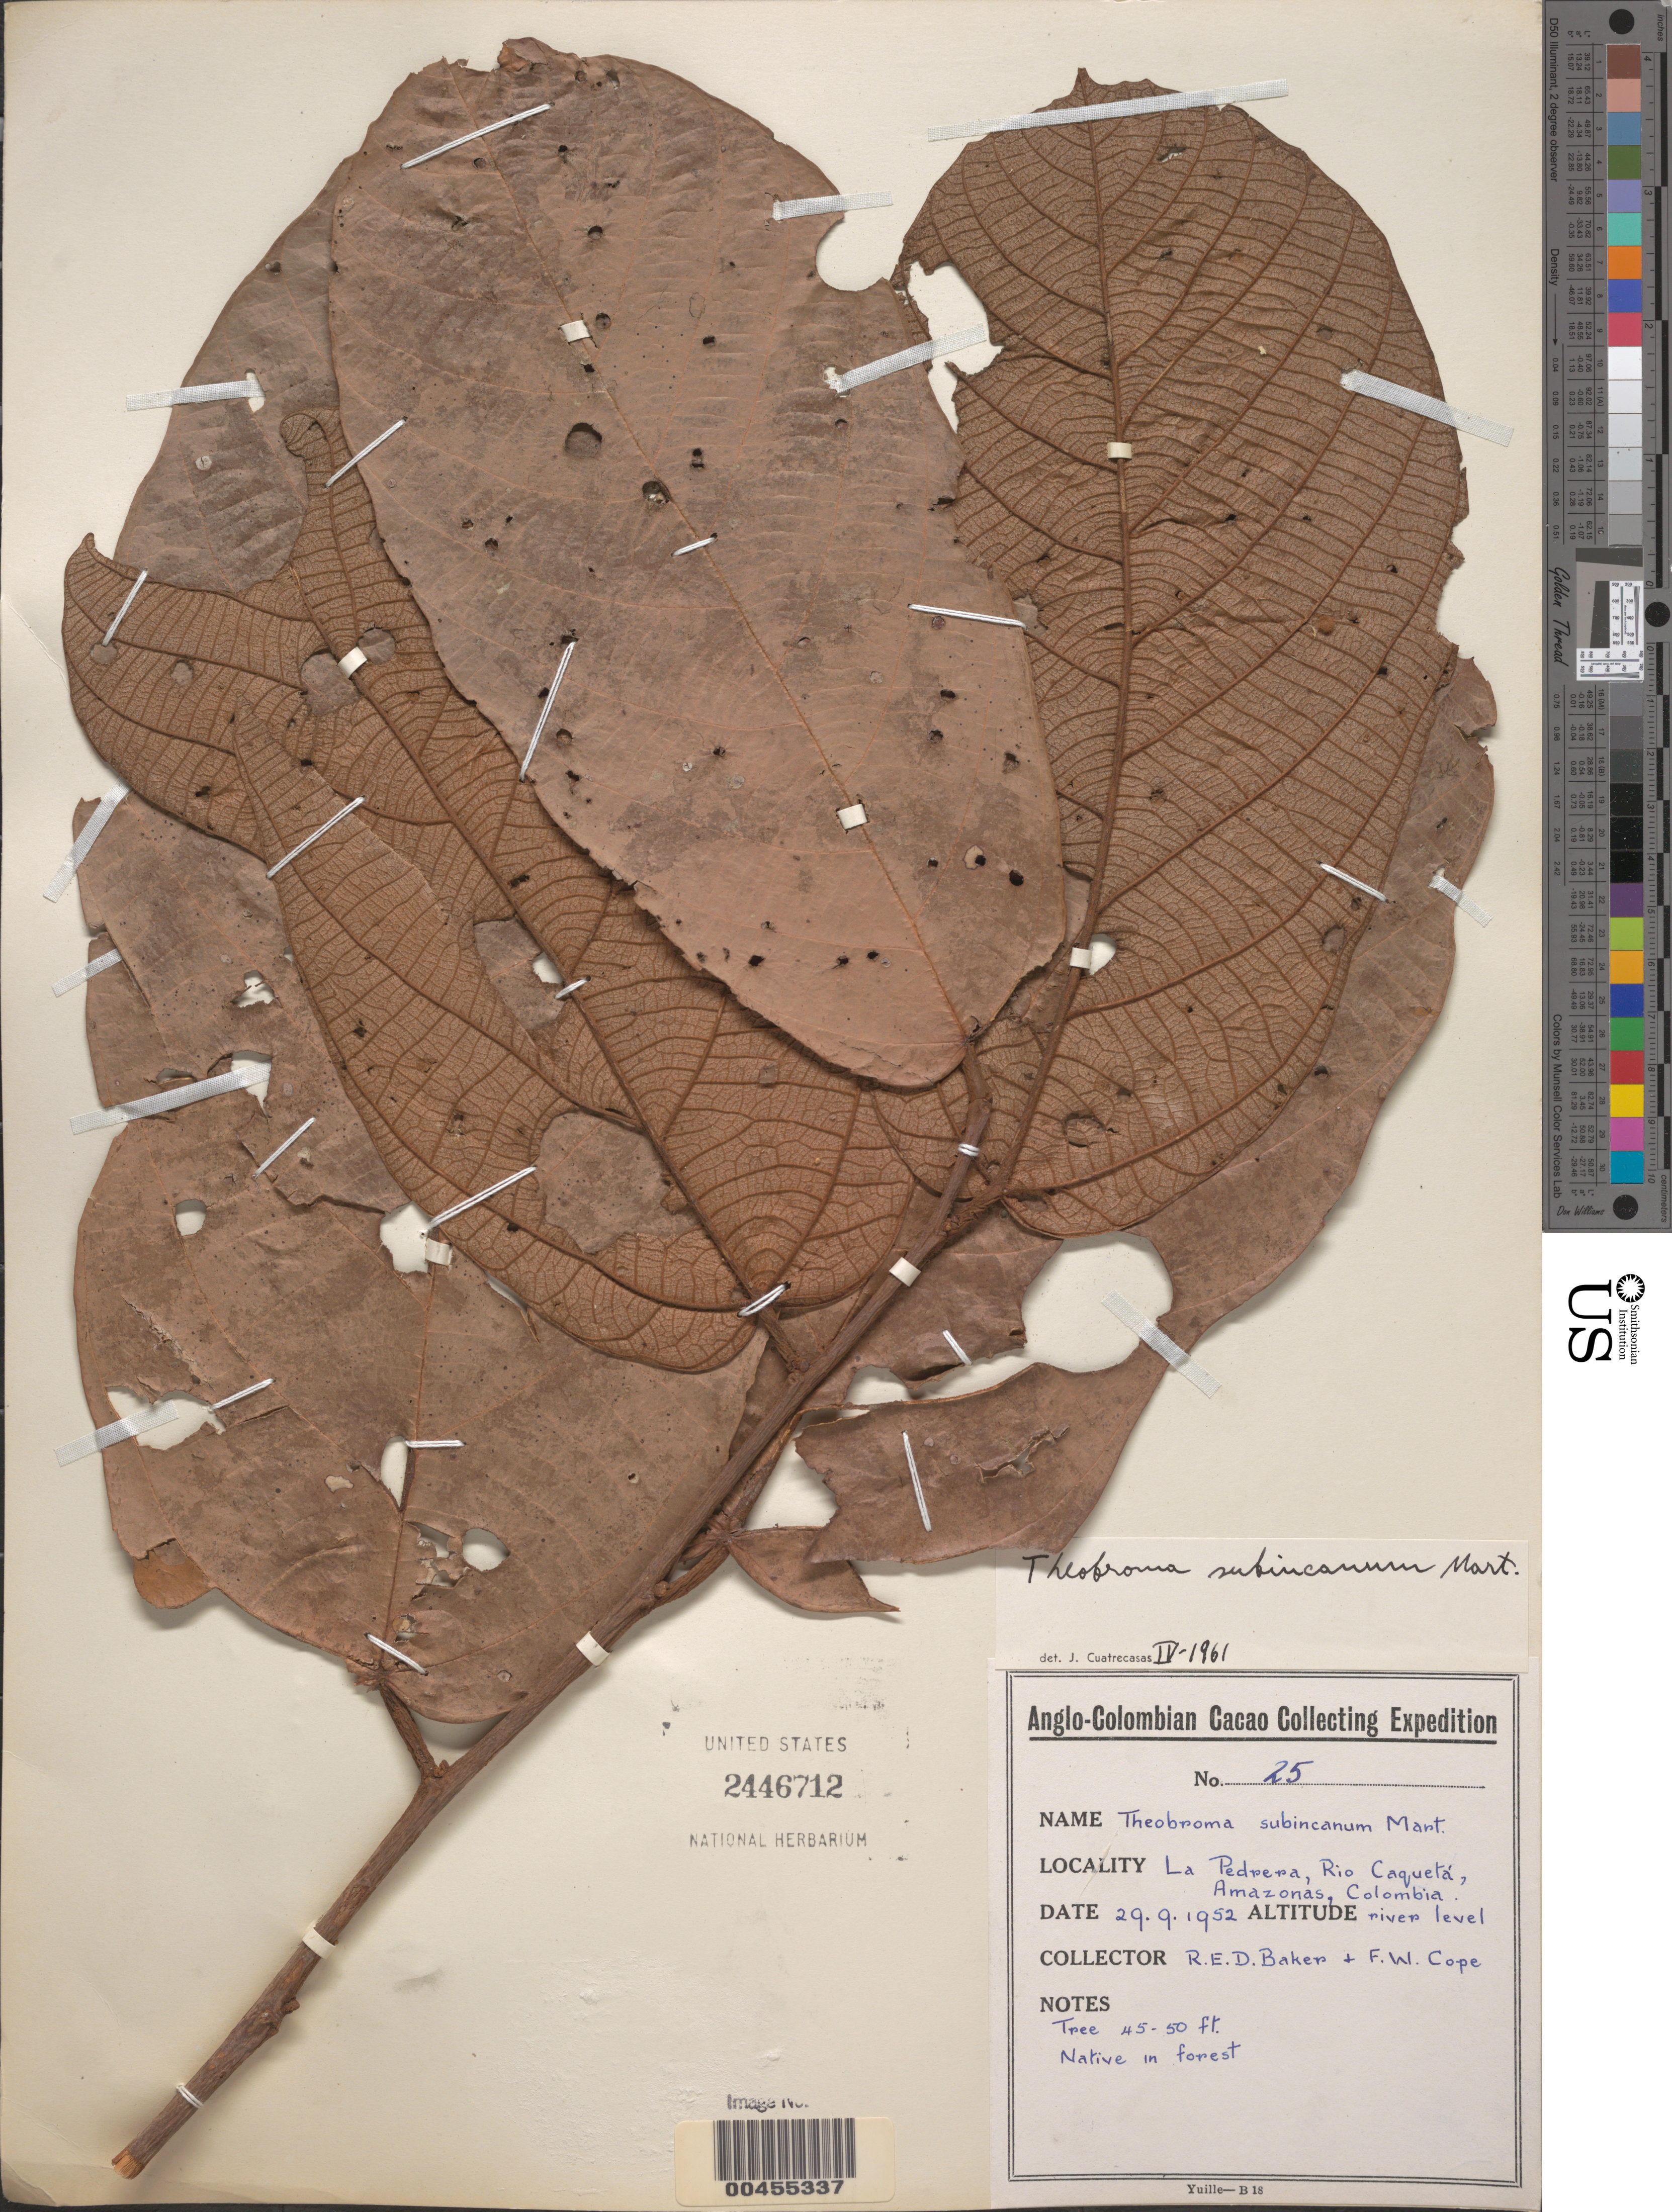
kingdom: Plantae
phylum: Tracheophyta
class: Magnoliopsida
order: Malvales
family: Malvaceae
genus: Theobroma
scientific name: Theobroma subincanum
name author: Mart.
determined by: Cuatrecasas, J.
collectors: R. E. D. Baker & F. Cope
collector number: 25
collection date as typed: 29 Sep 1952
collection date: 1952-09-29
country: Colombia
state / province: Amazônas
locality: La Pedrera, Río Caquetá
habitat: forest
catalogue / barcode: US 2446712